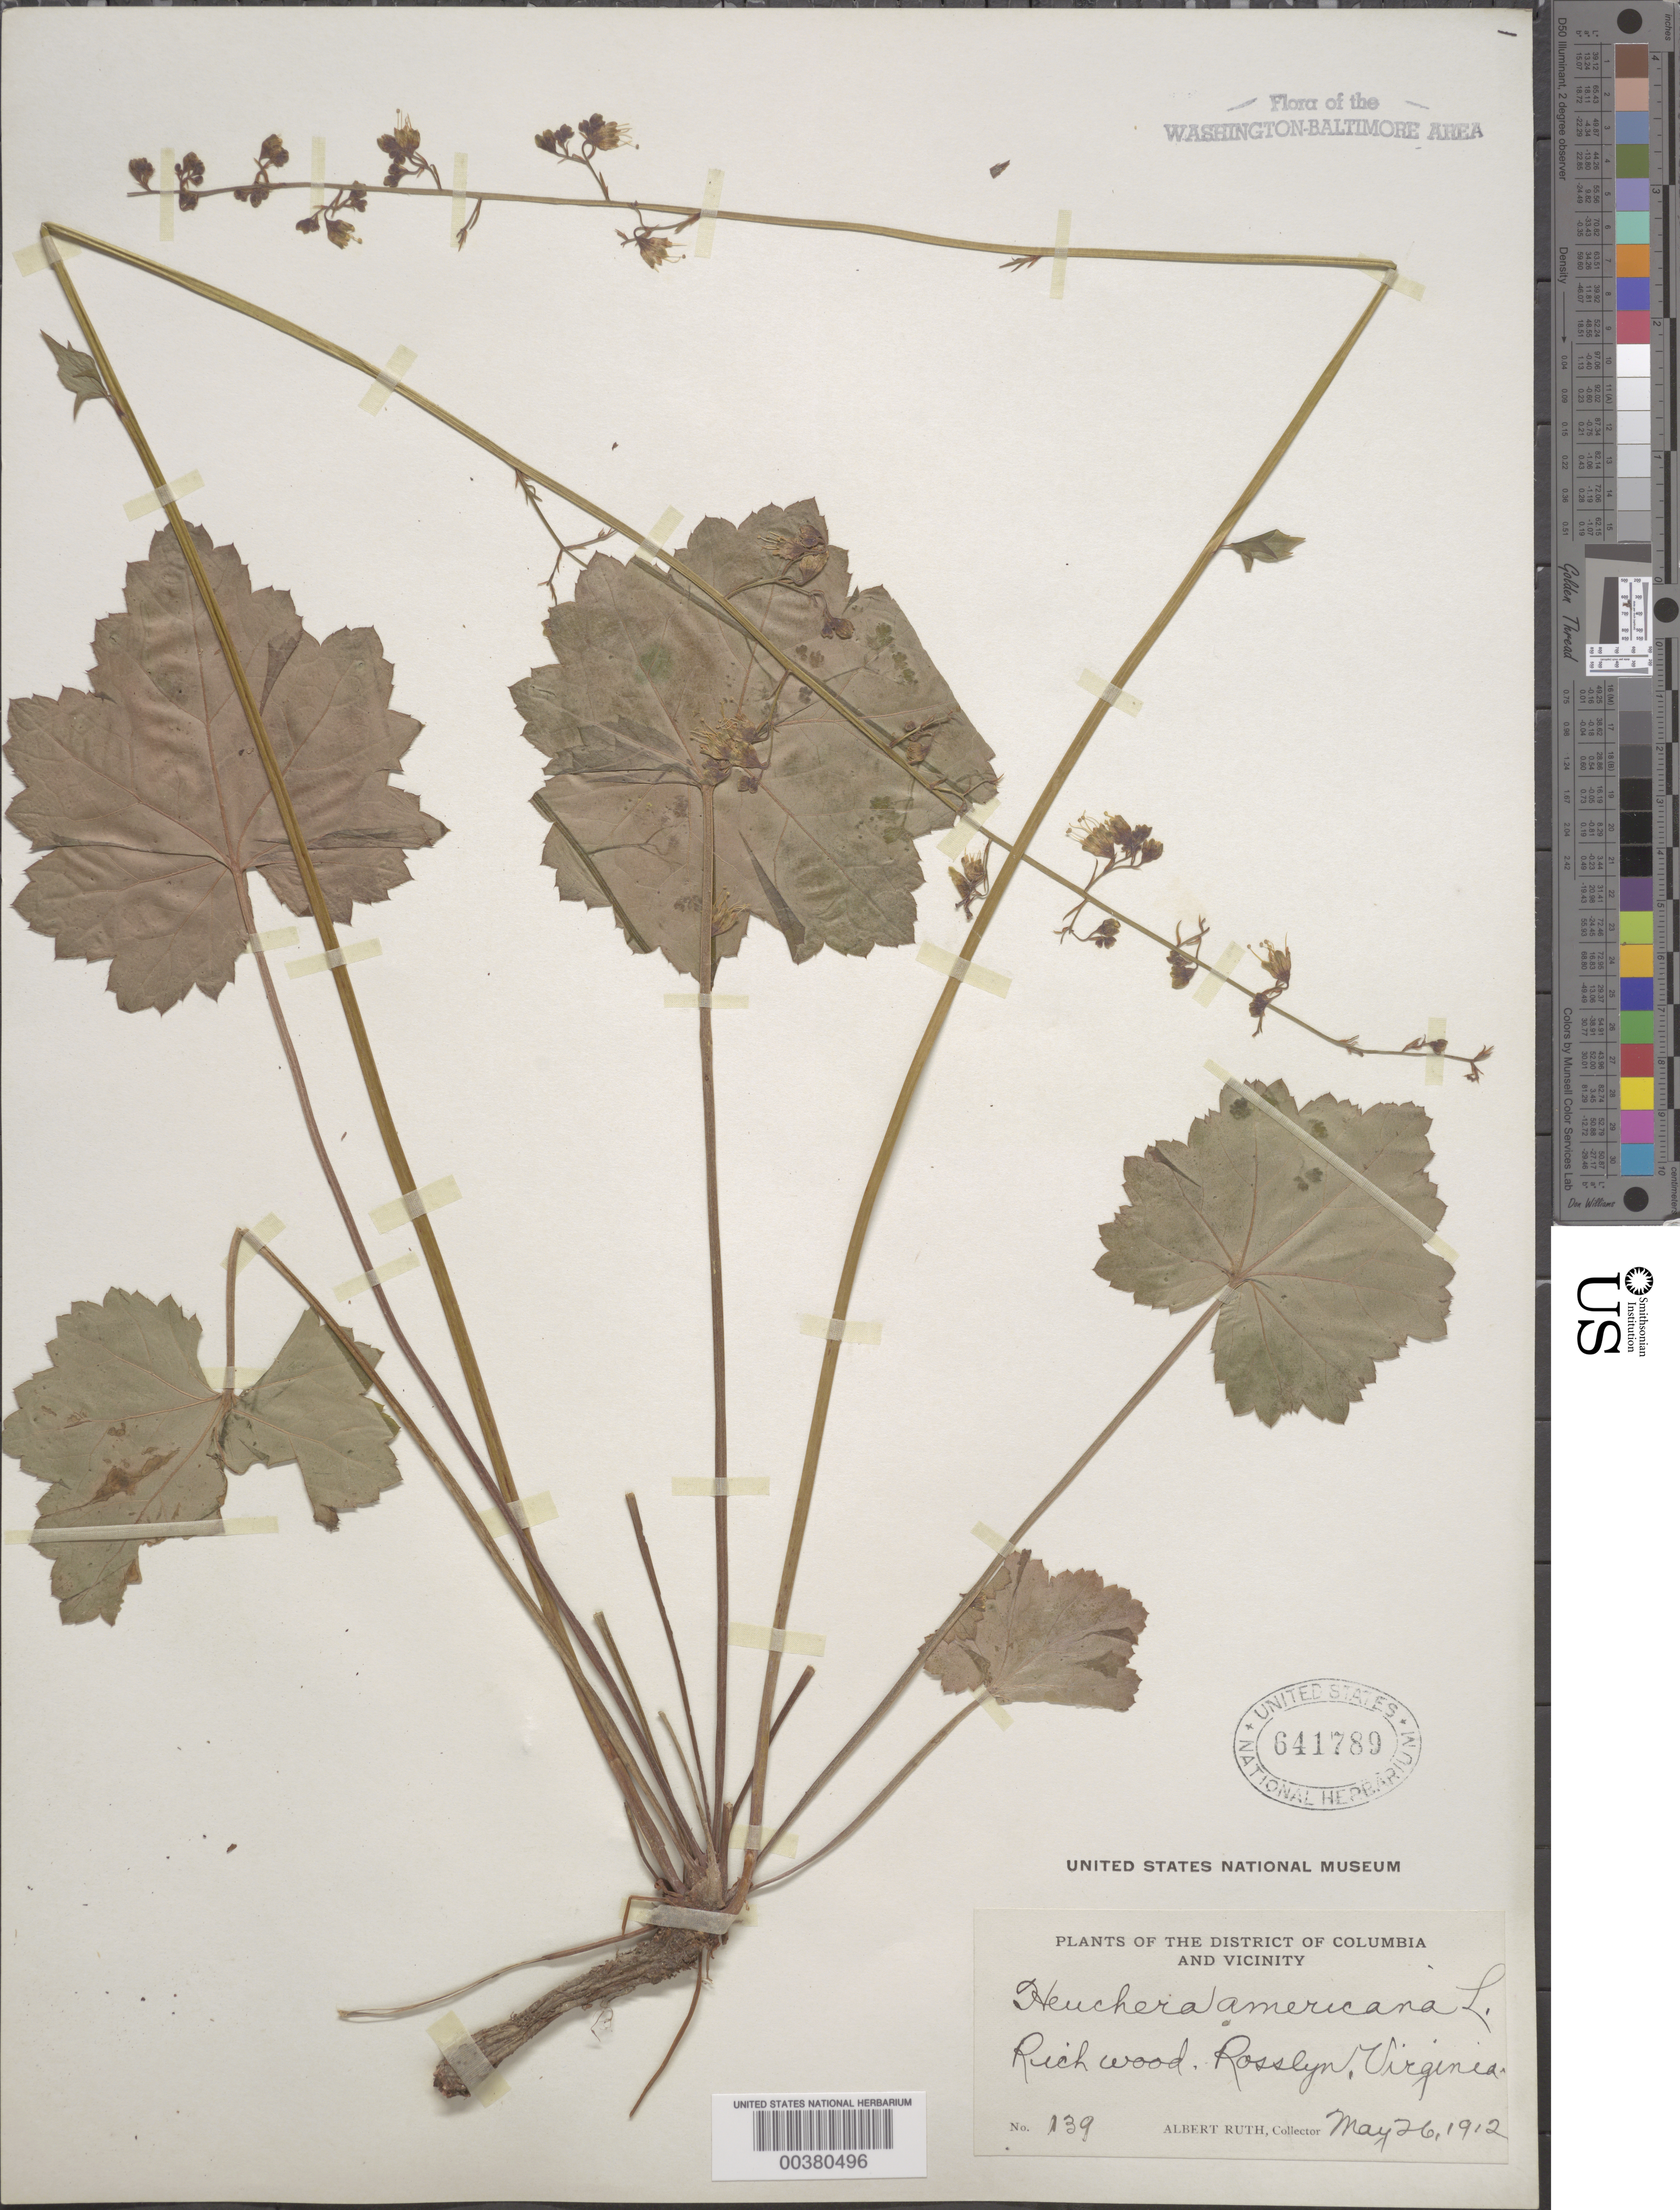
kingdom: Plantae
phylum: Tracheophyta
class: Magnoliopsida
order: Saxifragales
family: Saxifragaceae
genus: Heuchera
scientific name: Heuchera americana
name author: L.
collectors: A. Ruth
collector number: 139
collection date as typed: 26 May 1912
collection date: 1912-05-26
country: United States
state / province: Virginia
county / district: Arlington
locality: Rosslyn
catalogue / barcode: US 641789